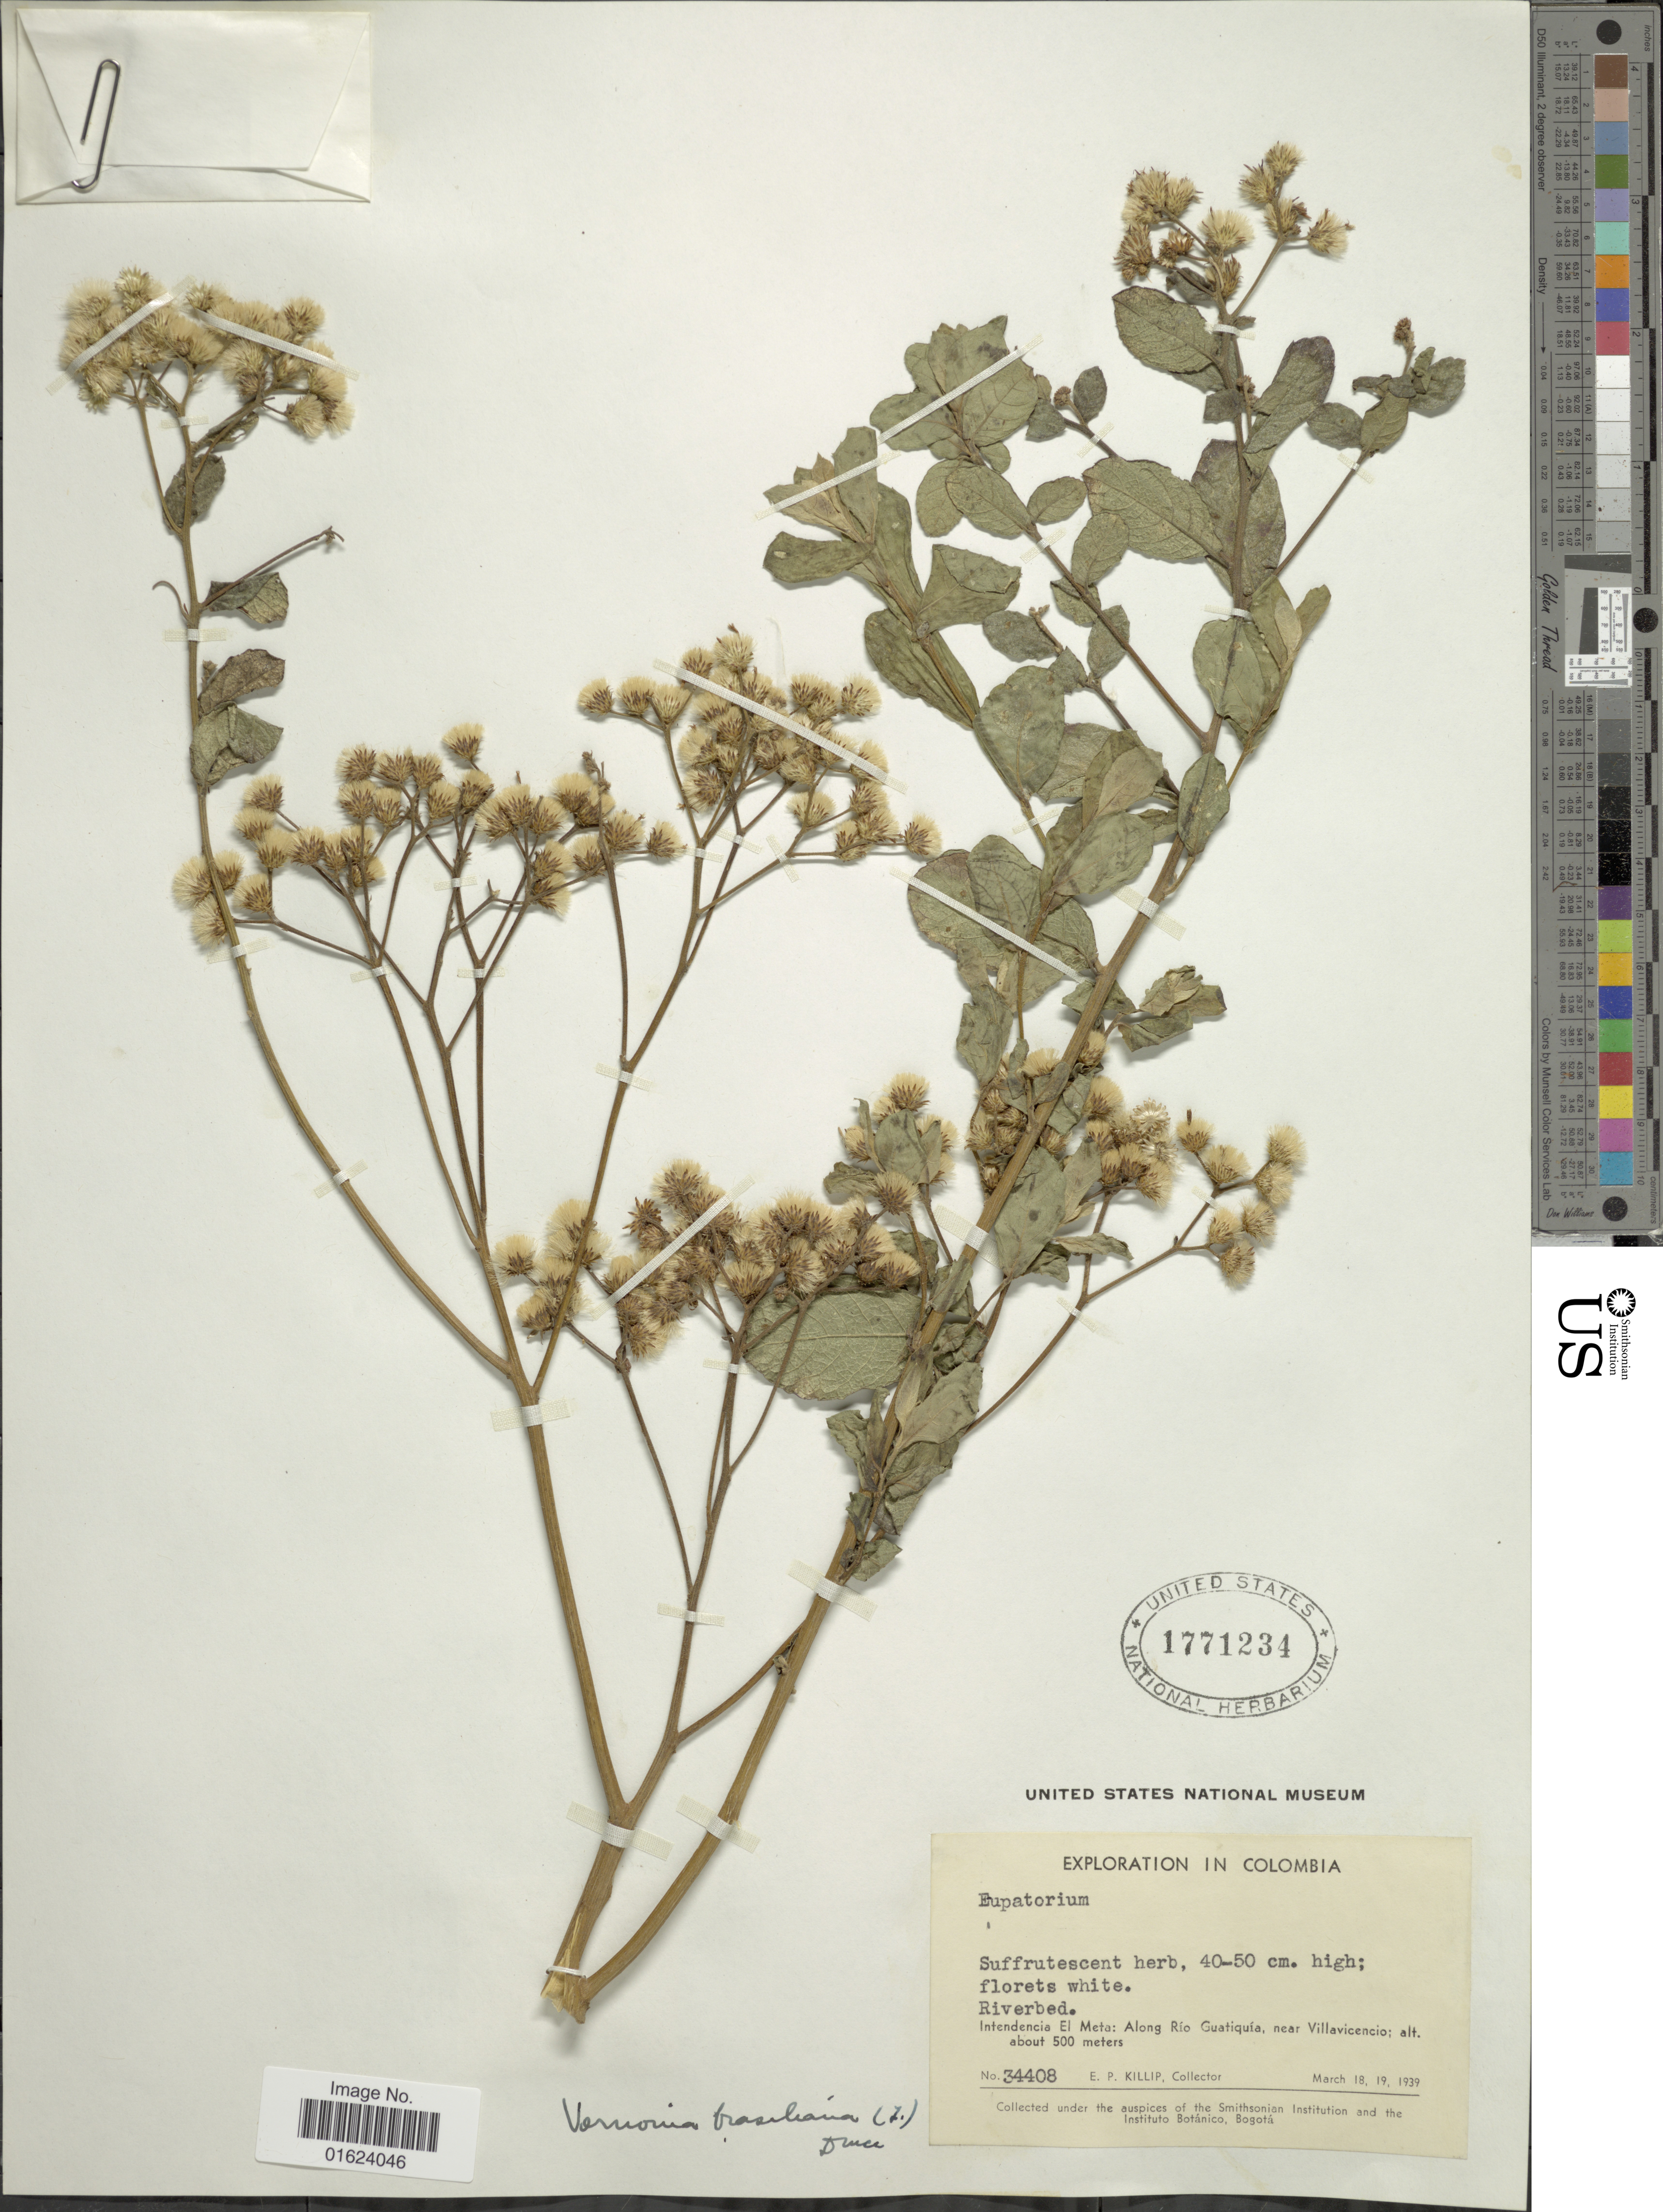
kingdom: Plantae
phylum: Tracheophyta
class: Magnoliopsida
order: Asterales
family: Asteraceae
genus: Vernonia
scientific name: Vernonia brasiliana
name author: (L.) Druce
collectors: E. P. Killip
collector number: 34408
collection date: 1939-03-18/1939-03-19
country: Colombia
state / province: Meta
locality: Intendencia El Meta: along Tio Guatiquia, near Villavicencio.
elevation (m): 500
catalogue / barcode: US 1771234